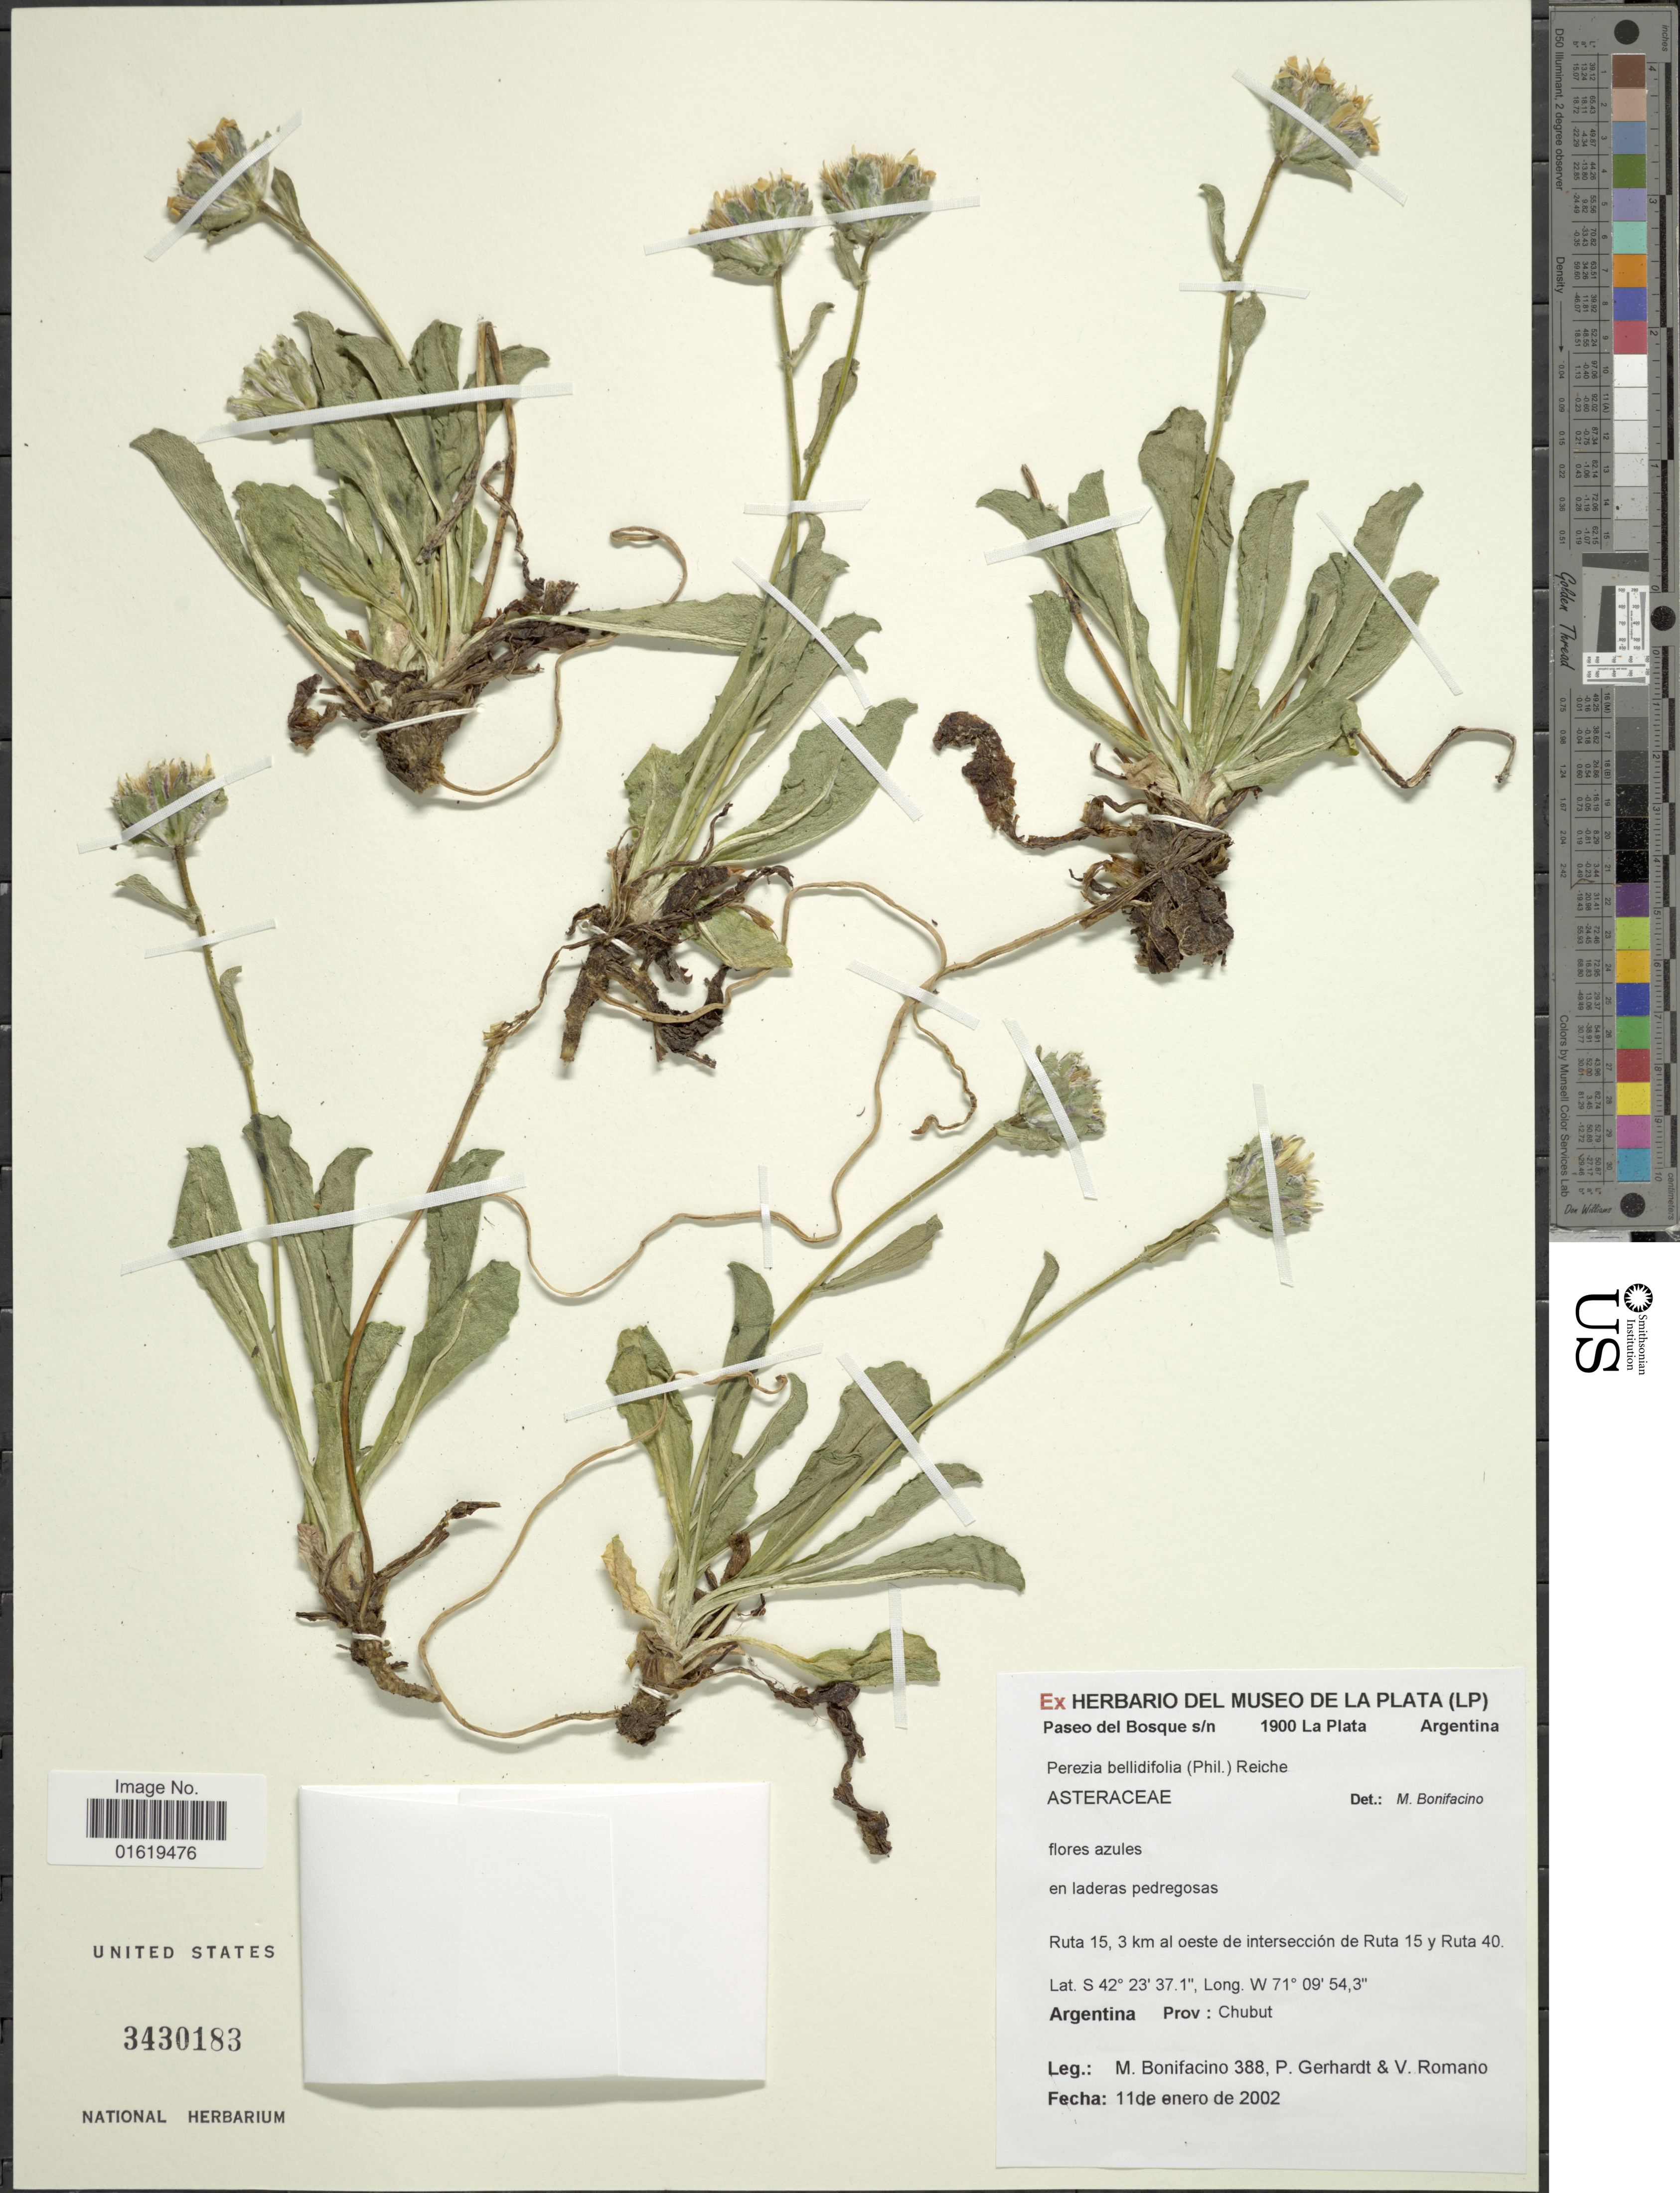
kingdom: Plantae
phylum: Tracheophyta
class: Magnoliopsida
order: Asterales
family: Asteraceae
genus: Perezia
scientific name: Perezia bellidifolia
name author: (Phil.) Reiche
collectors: M. Bonifacino, P. Gerhardt & V. Romano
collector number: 0388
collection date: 2002-01-11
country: Argentina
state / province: Chubut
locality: Ruta 15, 3 km al oeste de intersección de Ruta 15 y Ruta 40.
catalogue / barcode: US 3430183